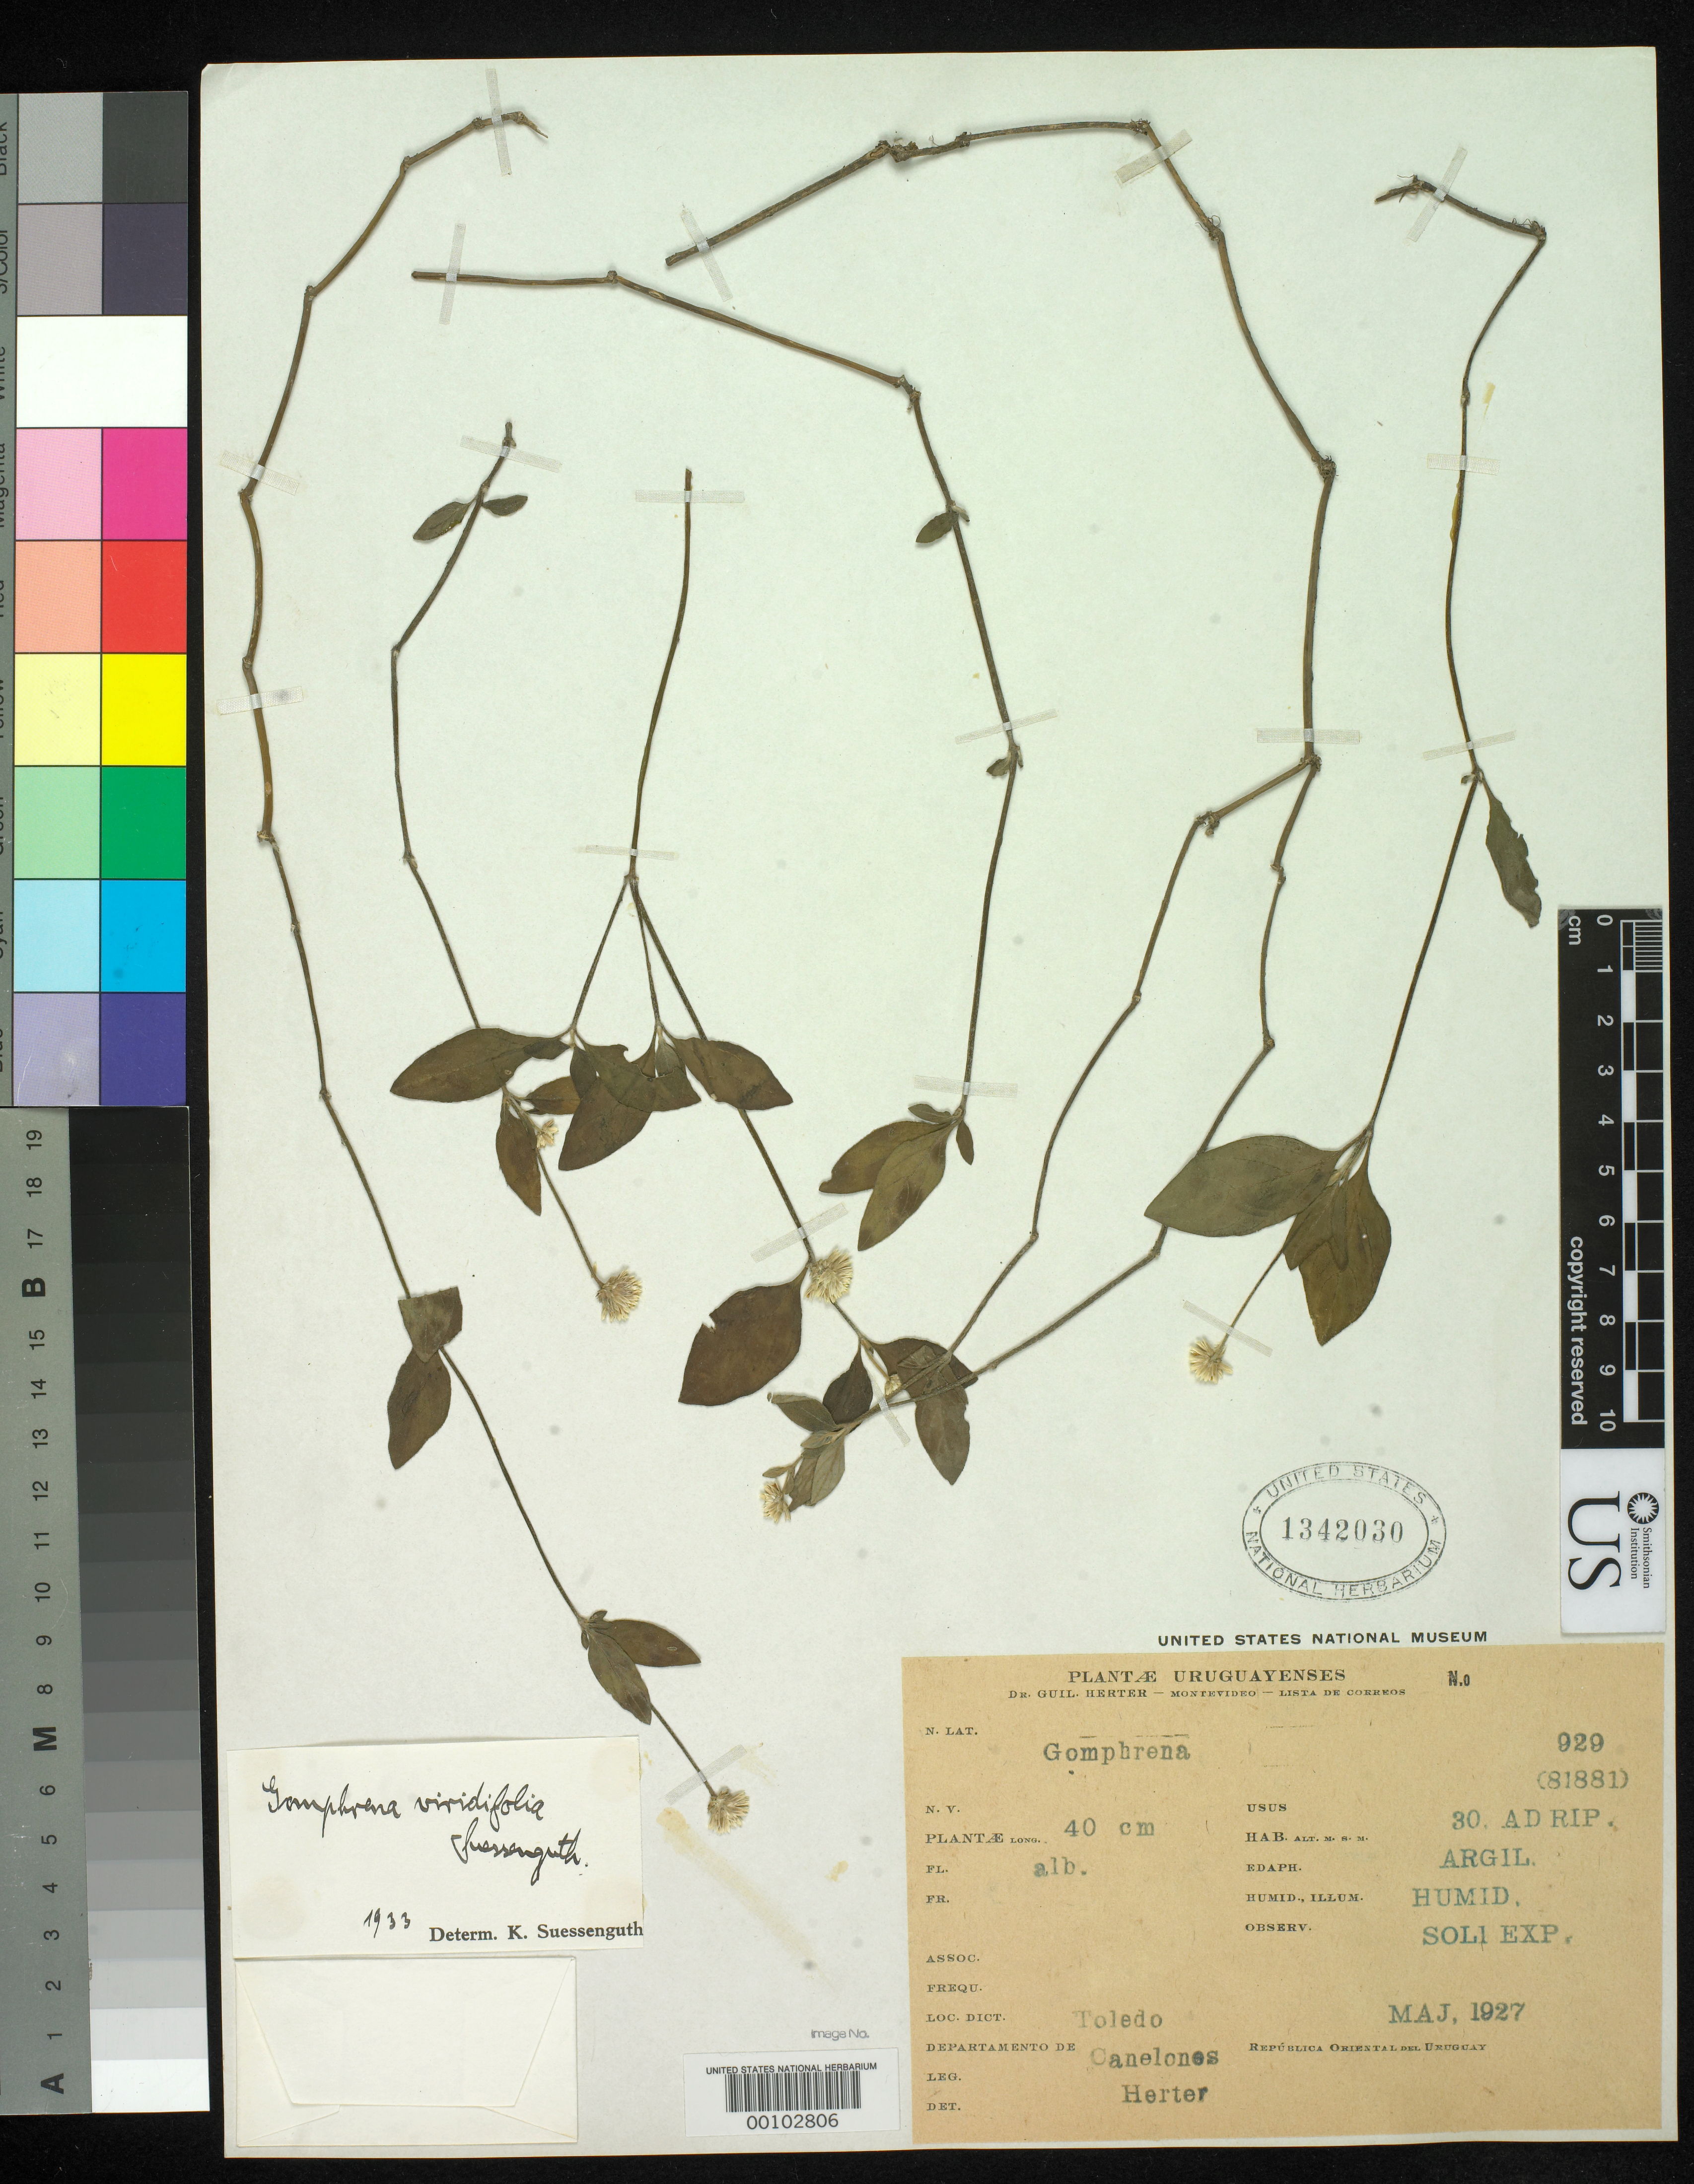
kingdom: Plantae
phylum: Tracheophyta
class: Magnoliopsida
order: Caryophyllales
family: Amaranthaceae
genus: Gomphrena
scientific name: Gomphrena viridifolia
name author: Sussenguth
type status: Type Collection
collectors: W. G. Herter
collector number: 929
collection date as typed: May 1927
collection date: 1927-05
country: Uruguay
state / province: Canelones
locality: Toledo.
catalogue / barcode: US 1342030